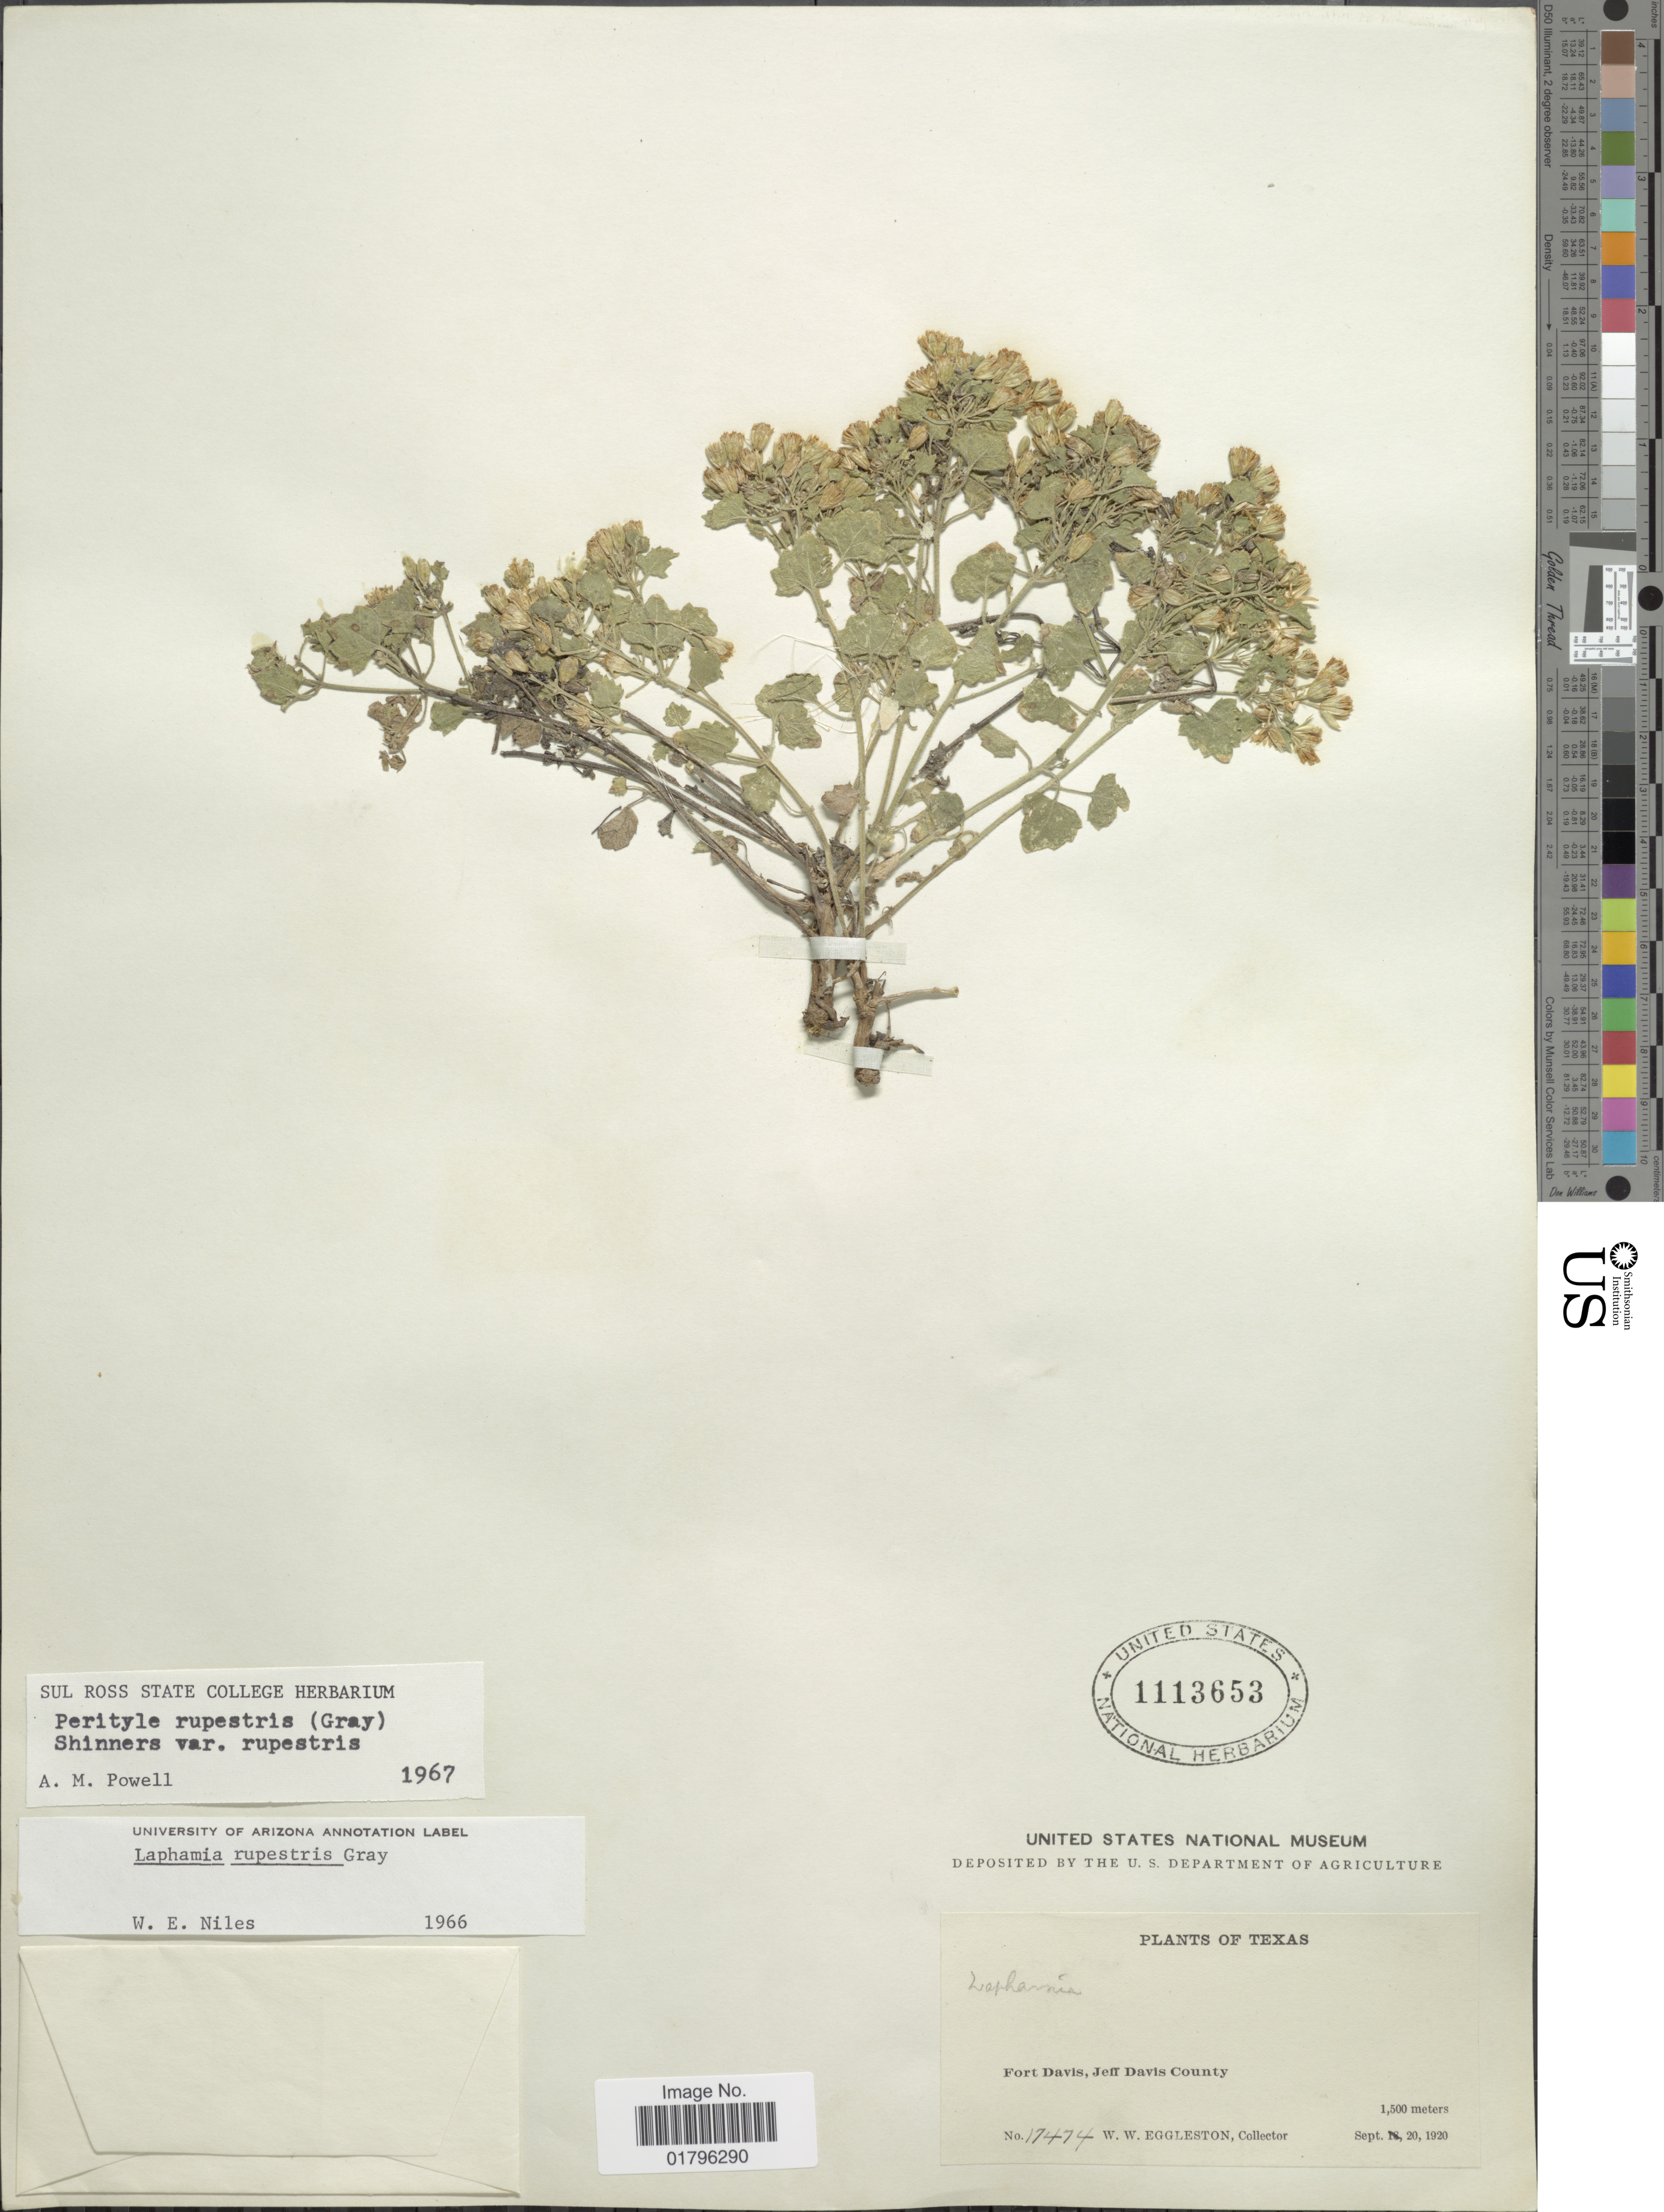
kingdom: Plantae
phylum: Tracheophyta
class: Magnoliopsida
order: Asterales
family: Asteraceae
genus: Perityle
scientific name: Perityle rupestris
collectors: W. W. Eggleston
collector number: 17474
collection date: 1920-09-20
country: United States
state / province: Texas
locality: Fort Davis, Jeff Davis County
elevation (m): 1500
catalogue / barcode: US 1113653